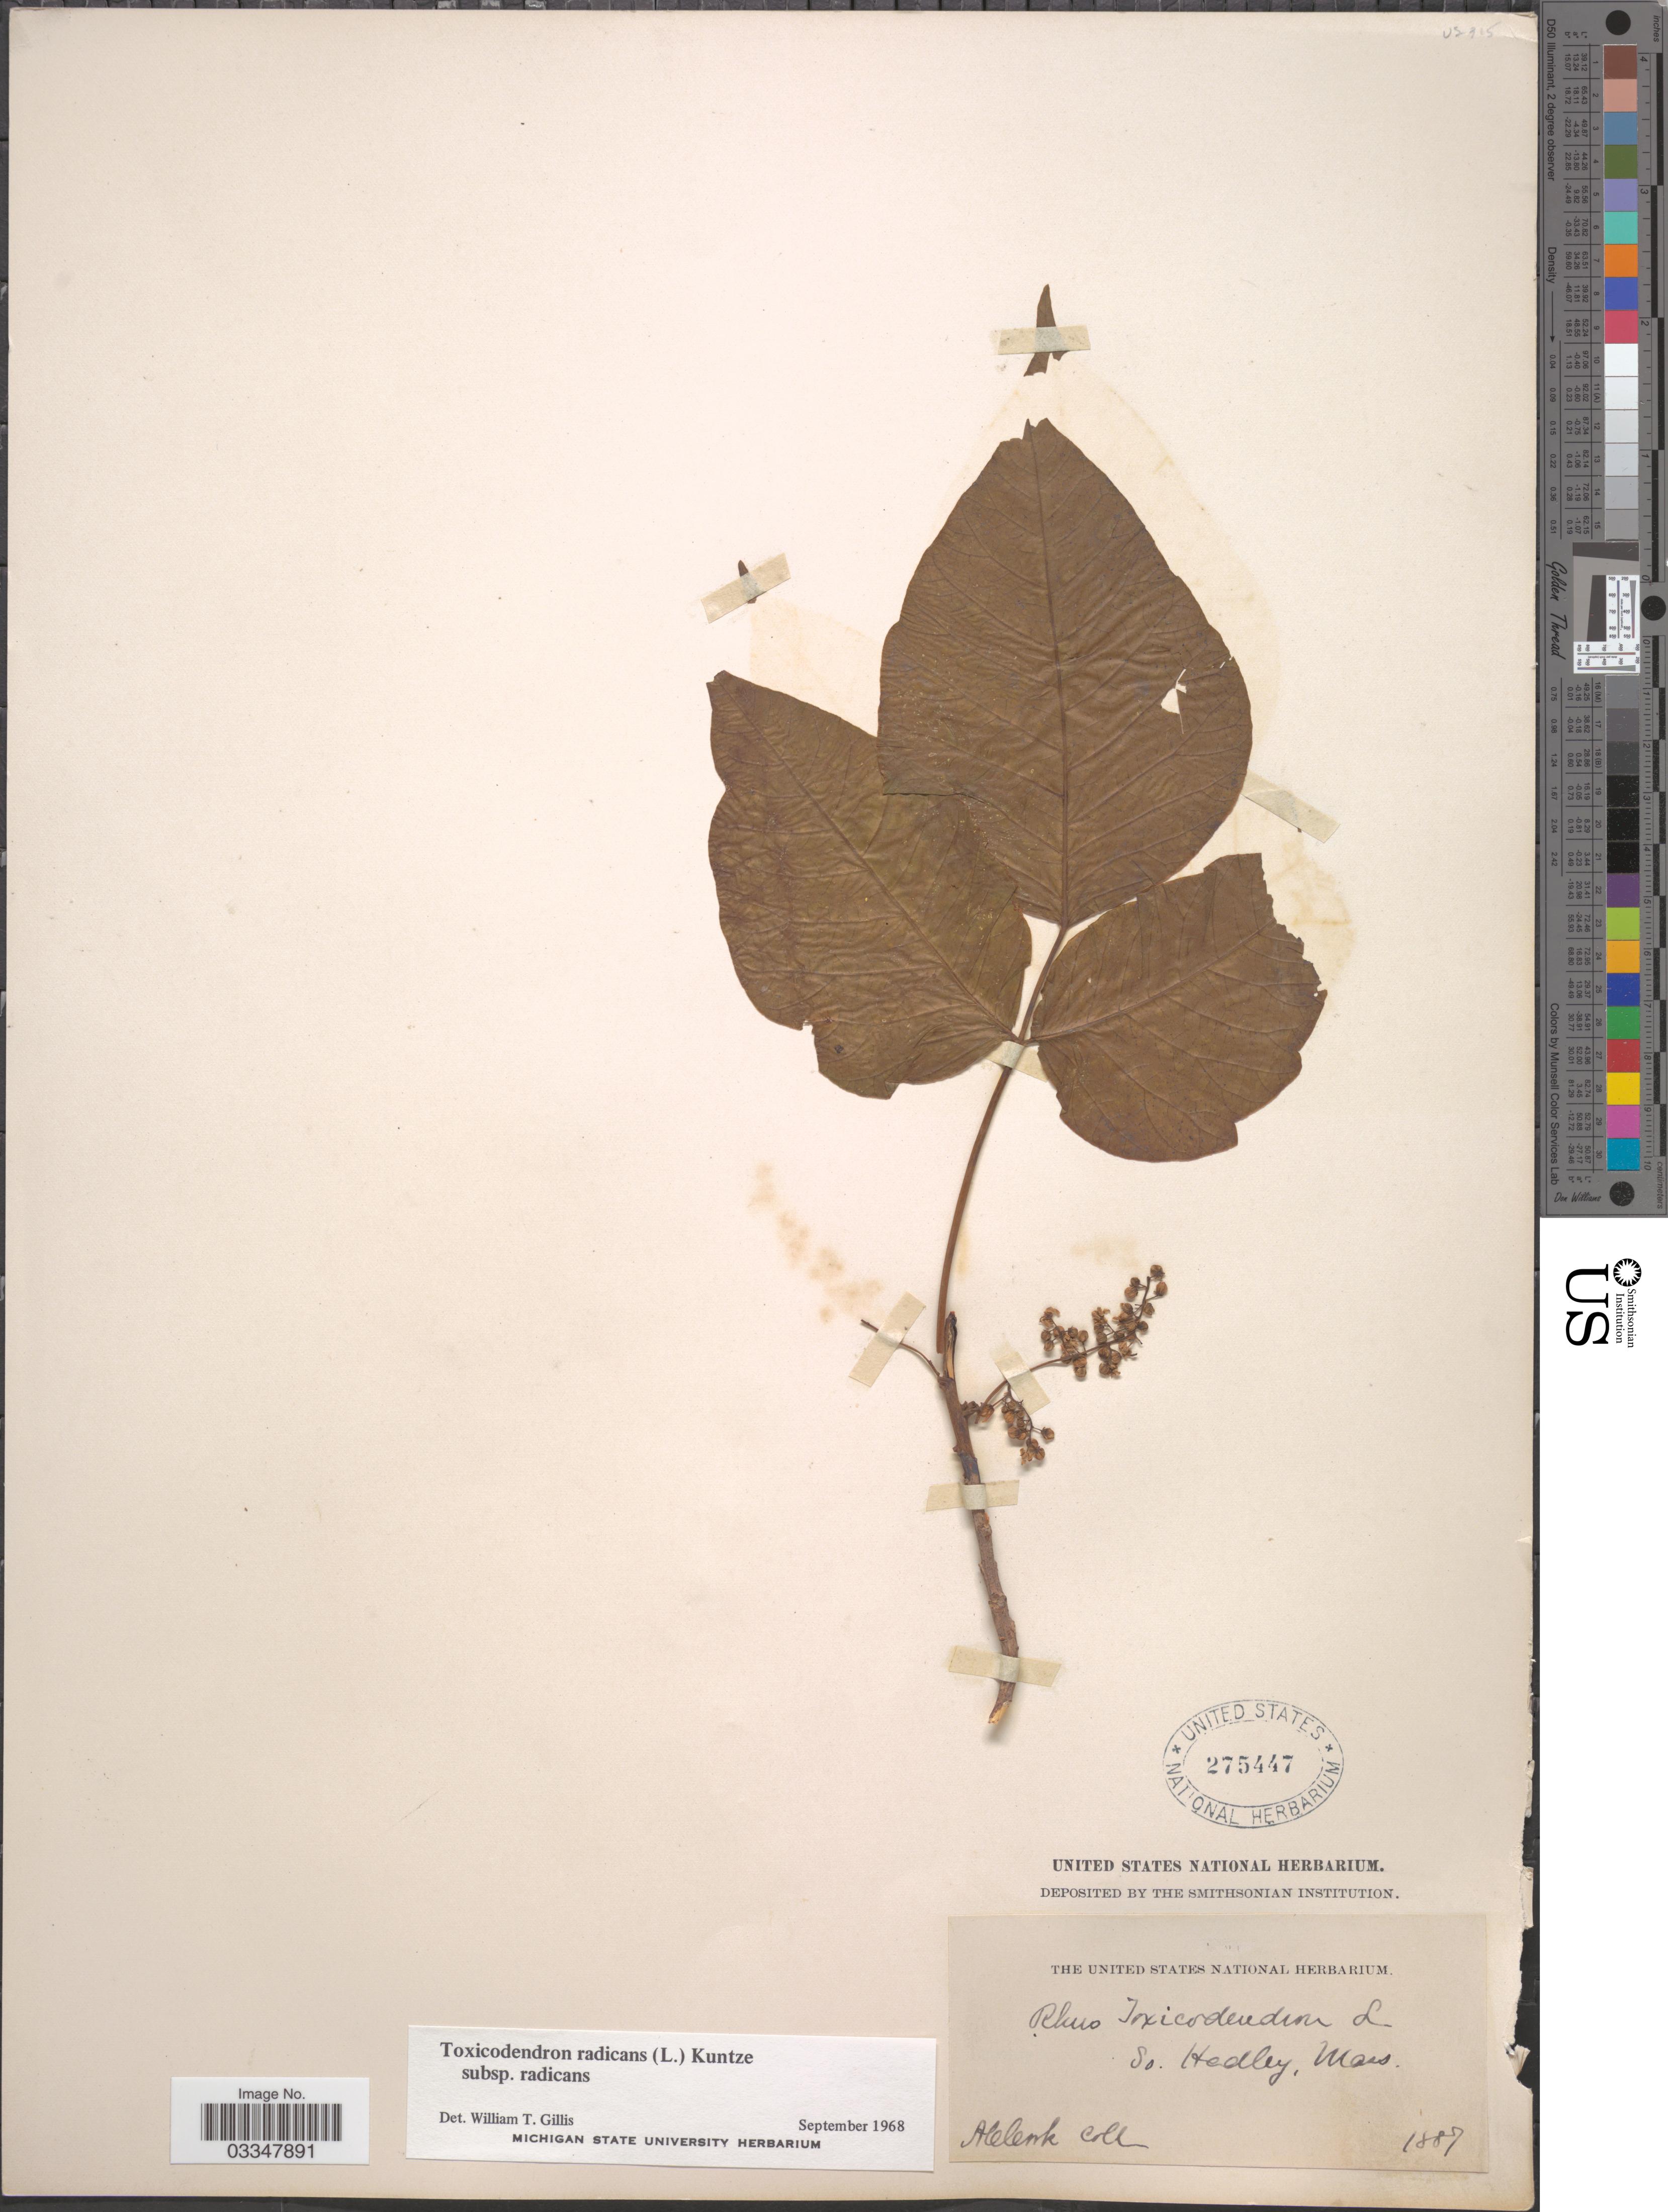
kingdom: Plantae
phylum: Tracheophyta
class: Magnoliopsida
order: Sapindales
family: Anacardiaceae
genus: Toxicodendron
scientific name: Toxicodendron radicans subsp. radicans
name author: (L.) Kuntze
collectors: A. Cook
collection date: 1887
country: United States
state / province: Massachusetts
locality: So. Hedley.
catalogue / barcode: US 275447